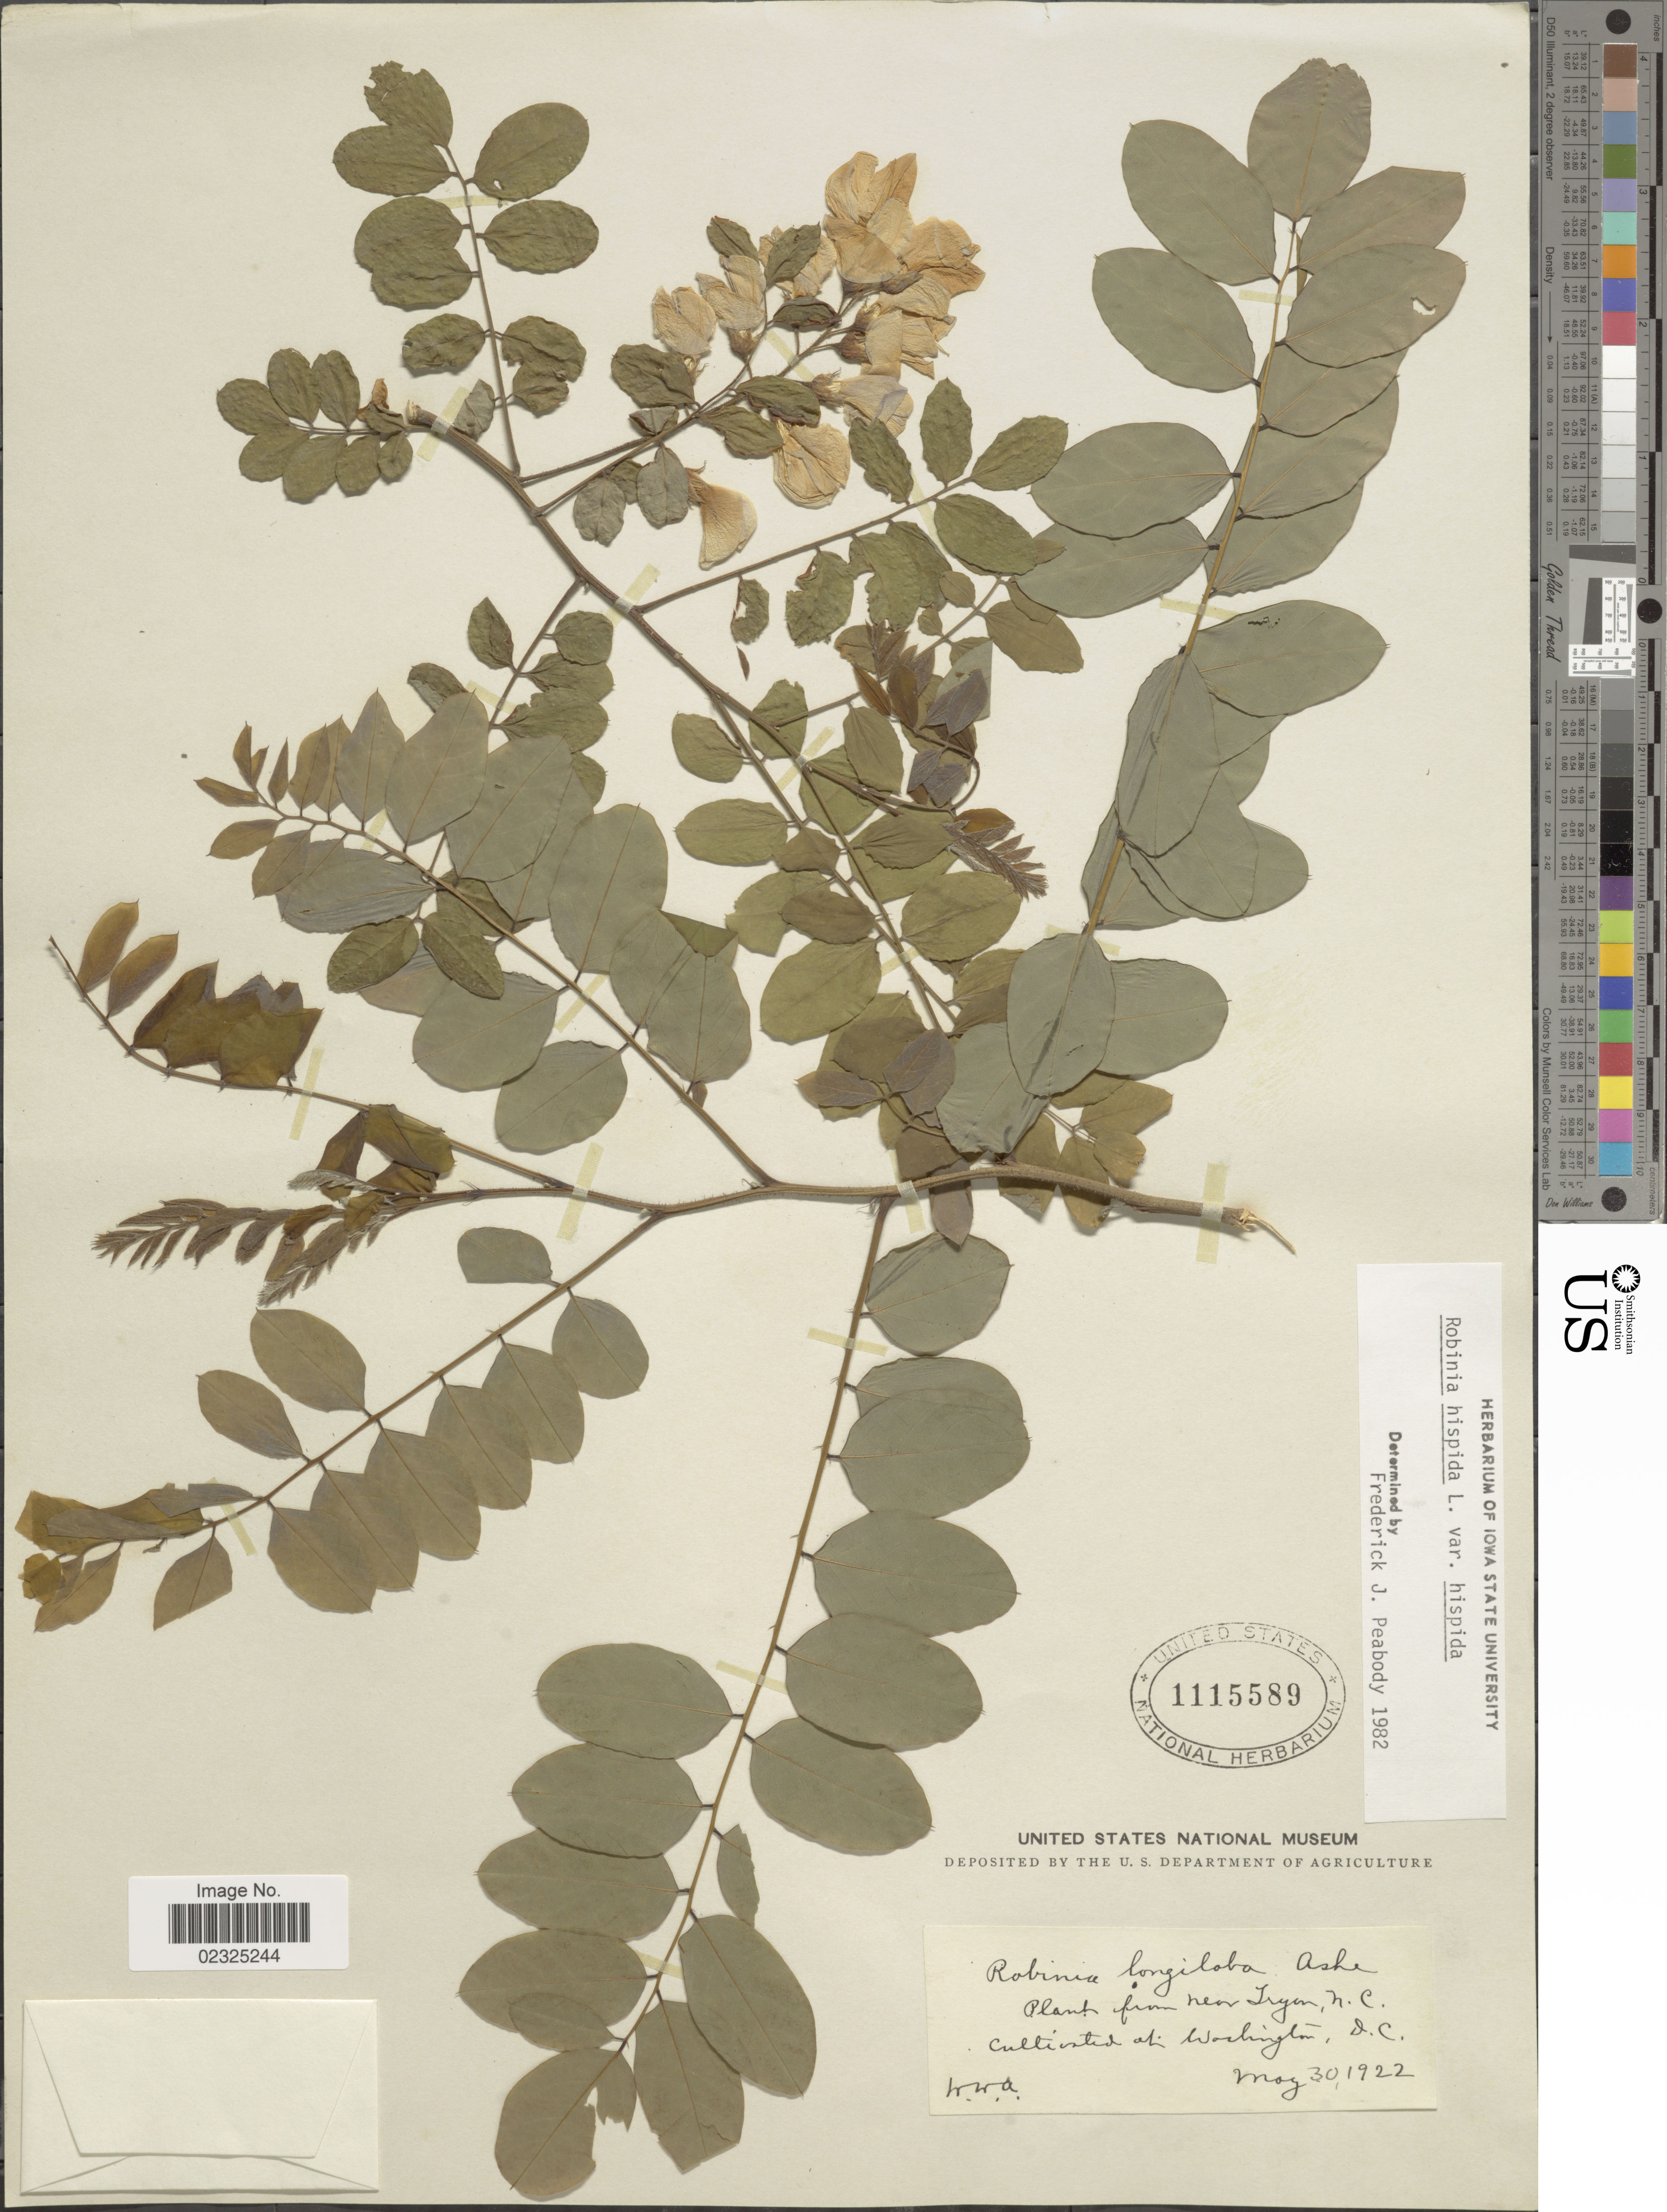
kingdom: Plantae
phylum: Tracheophyta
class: Magnoliopsida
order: Fabales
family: Fabaceae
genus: Robinia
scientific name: Robinia hispida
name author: L.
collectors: W. W. A.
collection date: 1922-05-30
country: United States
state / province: Washington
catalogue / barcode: US 1115589